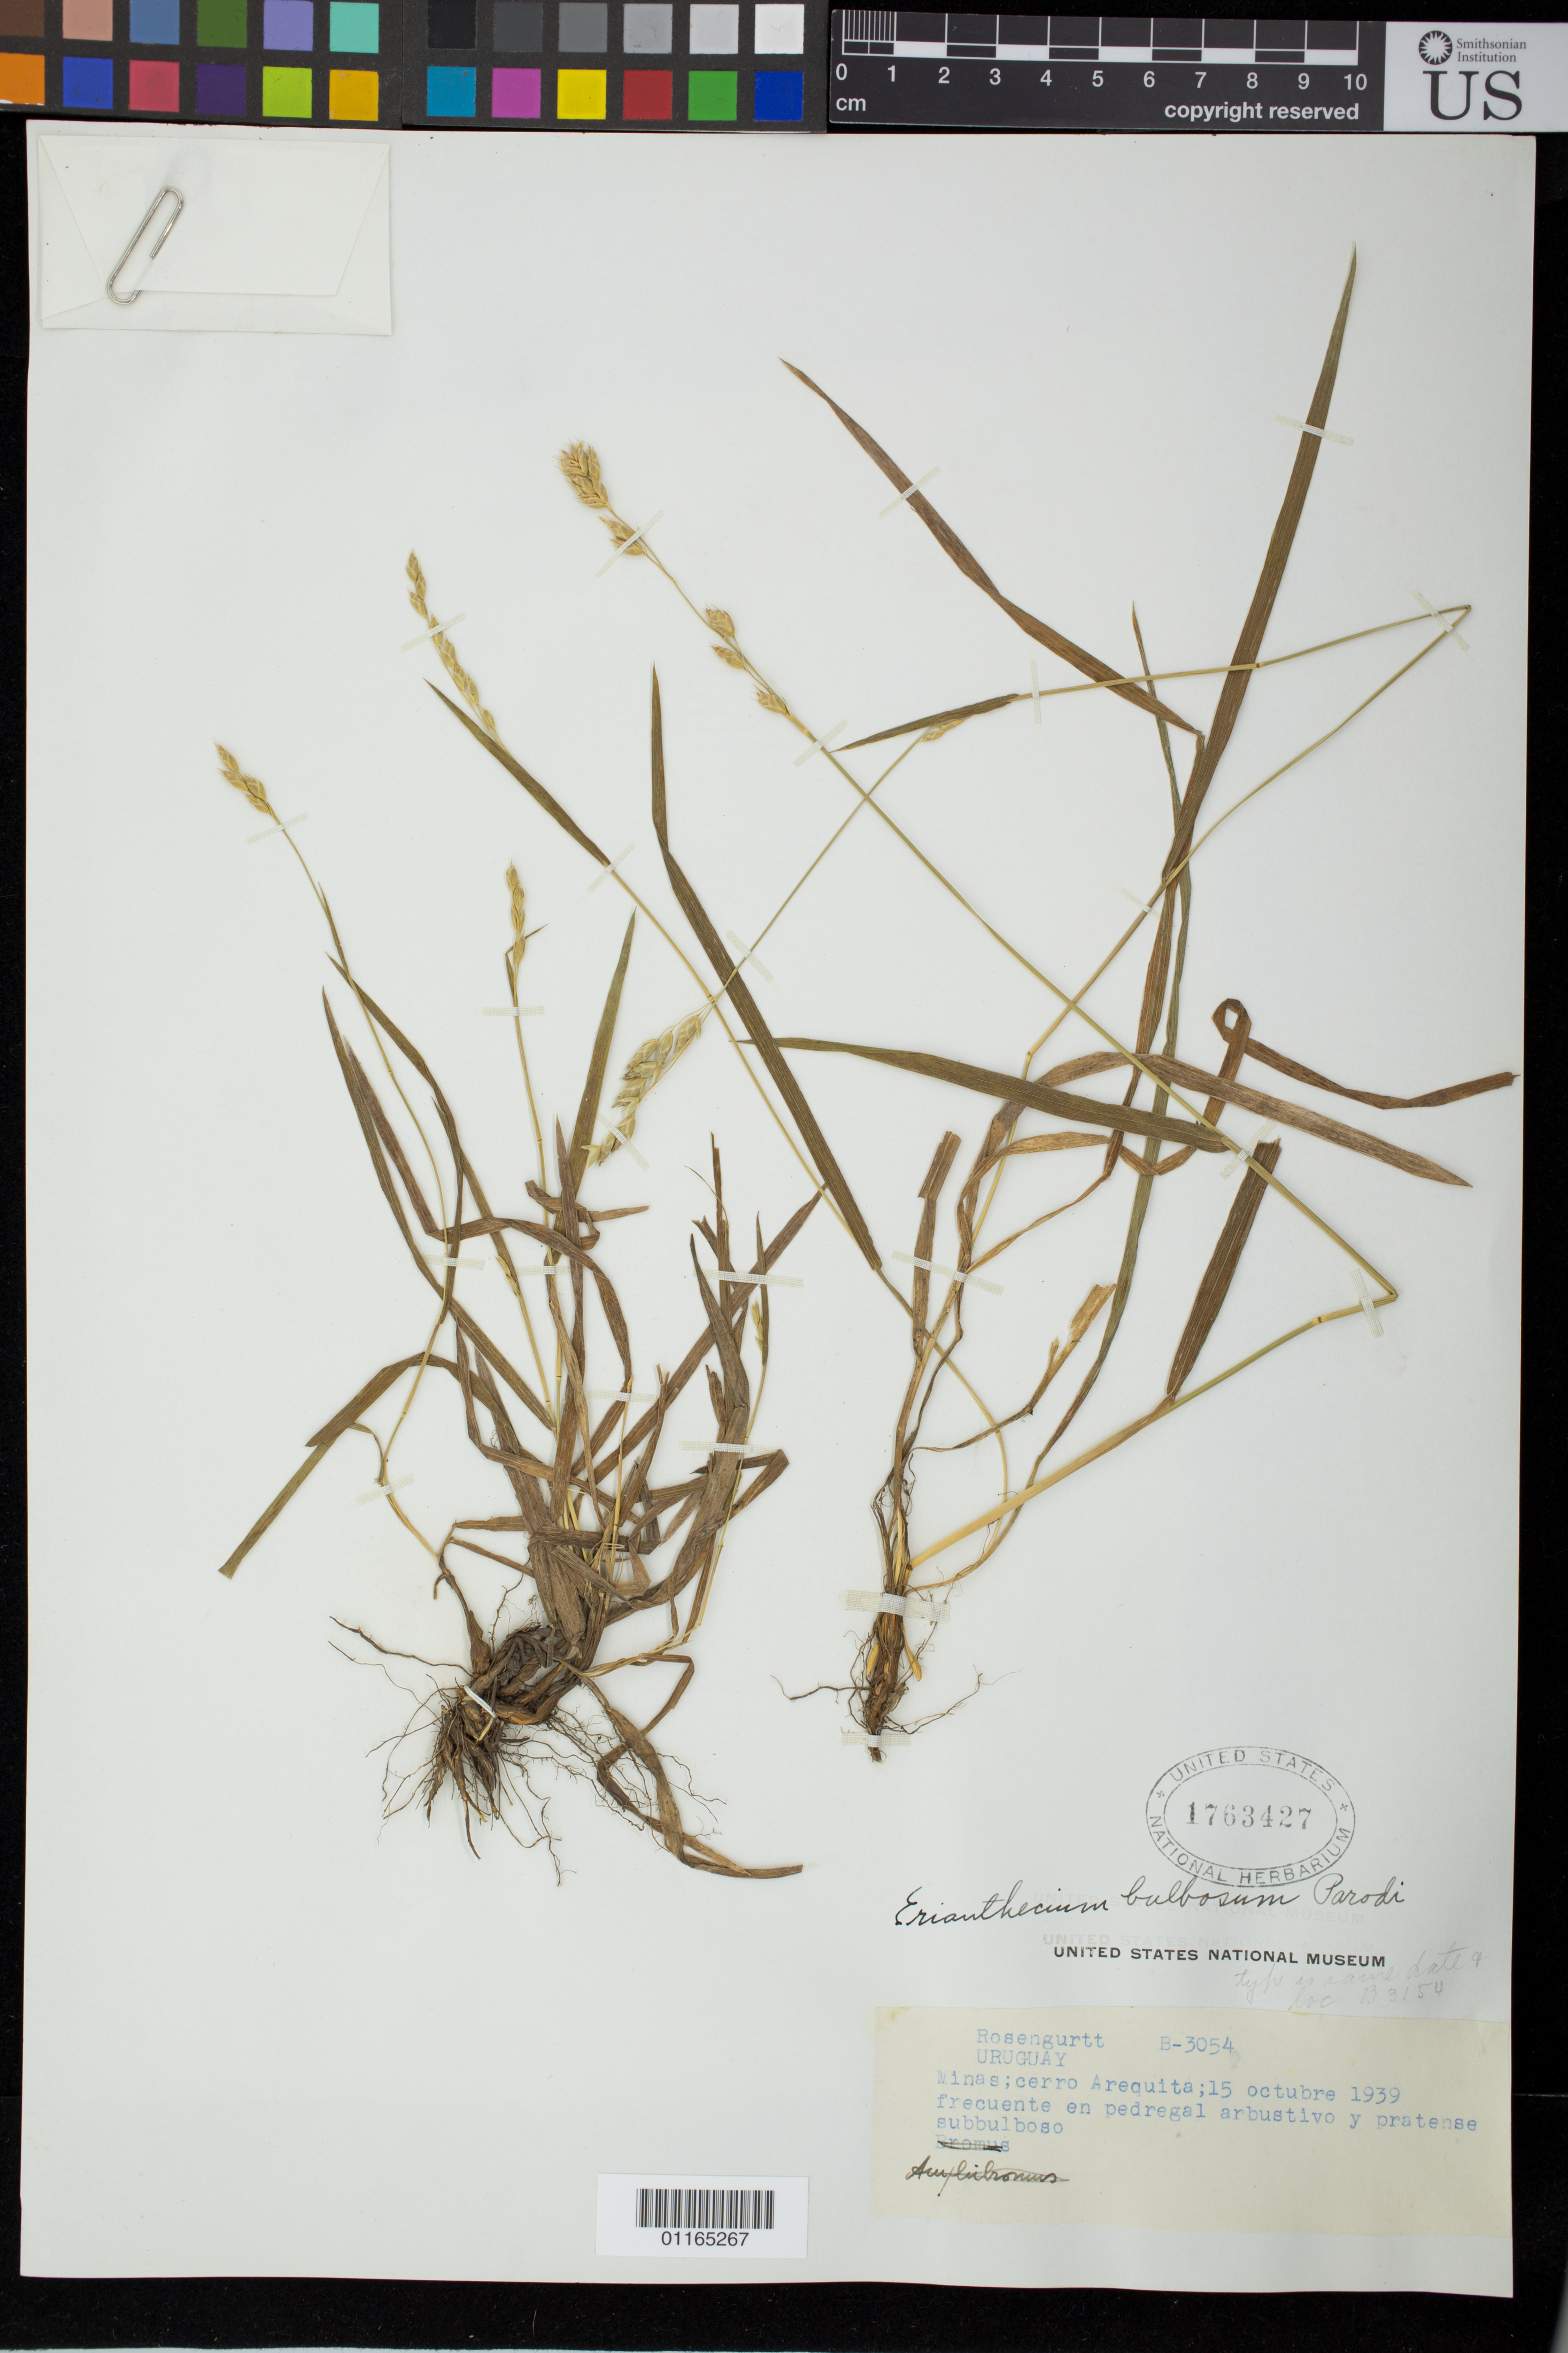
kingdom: Plantae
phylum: Tracheophyta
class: Liliopsida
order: Poales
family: Poaceae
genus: Erianthecium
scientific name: Erianthecium bulbosum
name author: Parodi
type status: Possible Type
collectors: B. Rosengurtt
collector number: B-3054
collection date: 1939-10-15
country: Uruguay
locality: Minas: cerro Arequita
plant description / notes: Tropicos (Sep. 2013) cites type as Rosengurtt 3154, but with same collection data as this specimen (B-3054); type mis-labeled or mis-cited?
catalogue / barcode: US 1763427